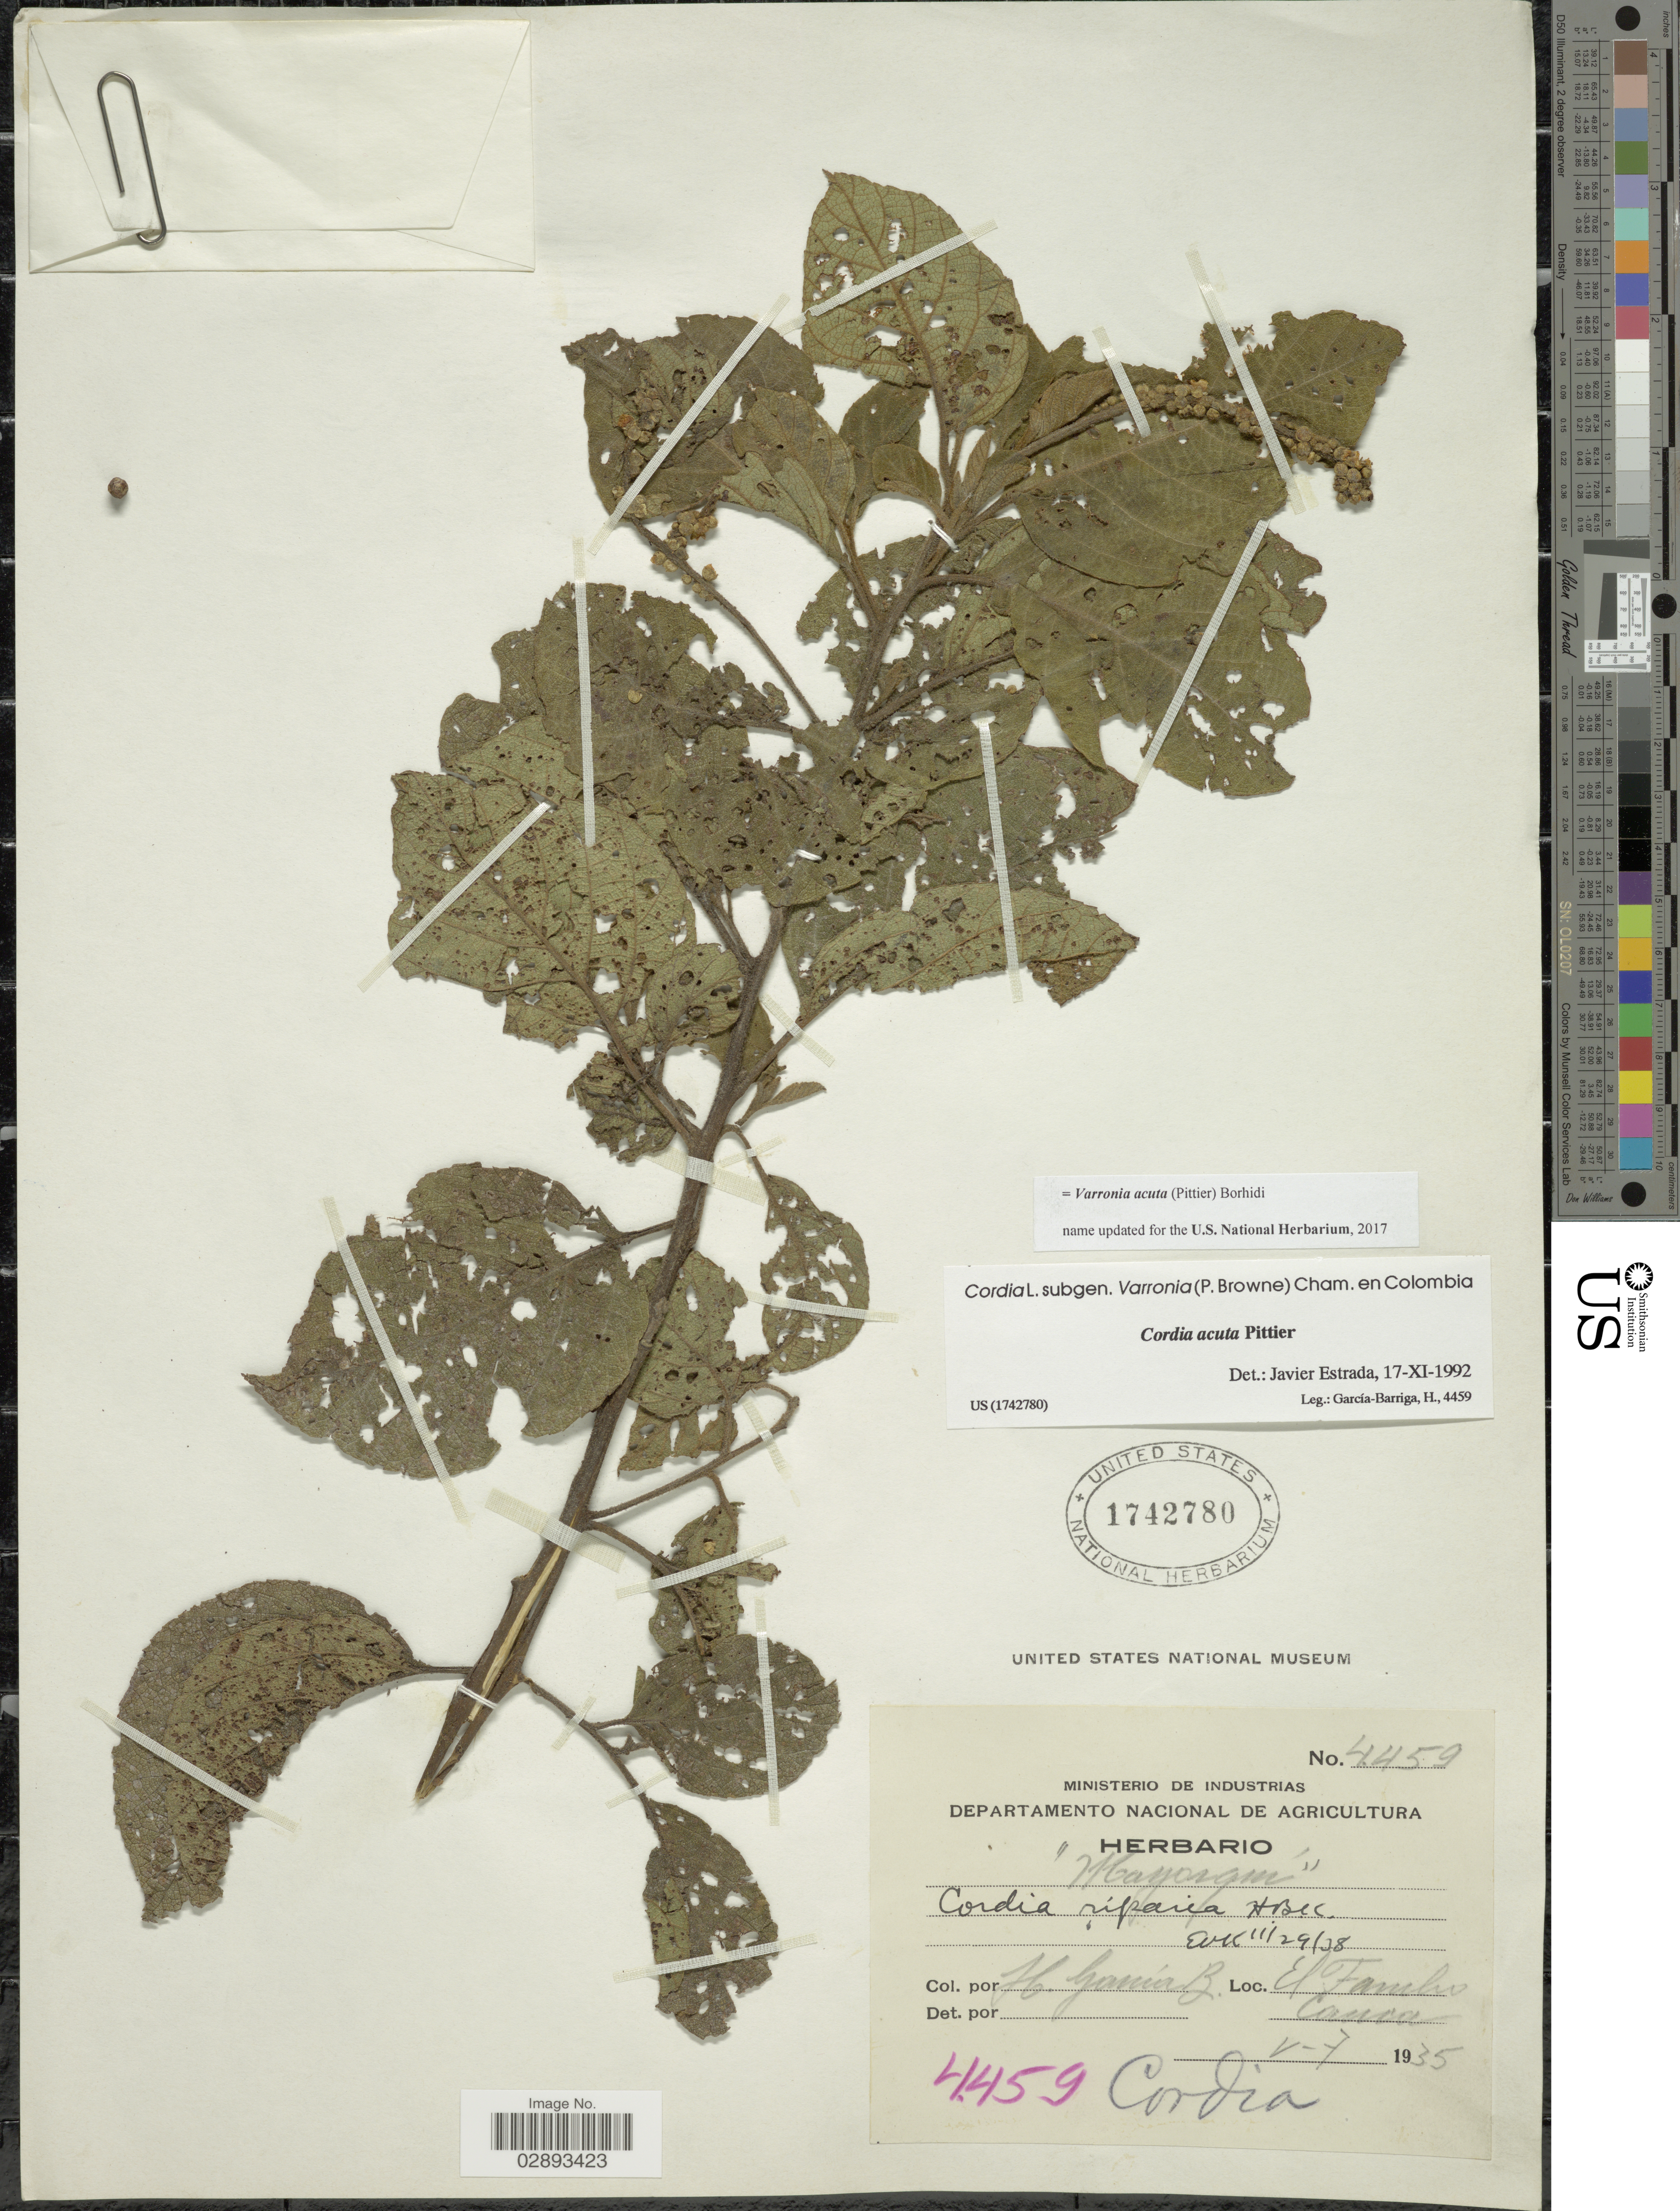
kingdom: Plantae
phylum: Tracheophyta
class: Magnoliopsida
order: Boraginales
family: Cordiaceae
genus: Varronia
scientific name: Varronia acuta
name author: (Pittier) Borhidi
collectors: H. García B.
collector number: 4459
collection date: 1935-05-07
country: Colombia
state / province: Cauca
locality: El Tambo, Cauca.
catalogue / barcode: US 1742780